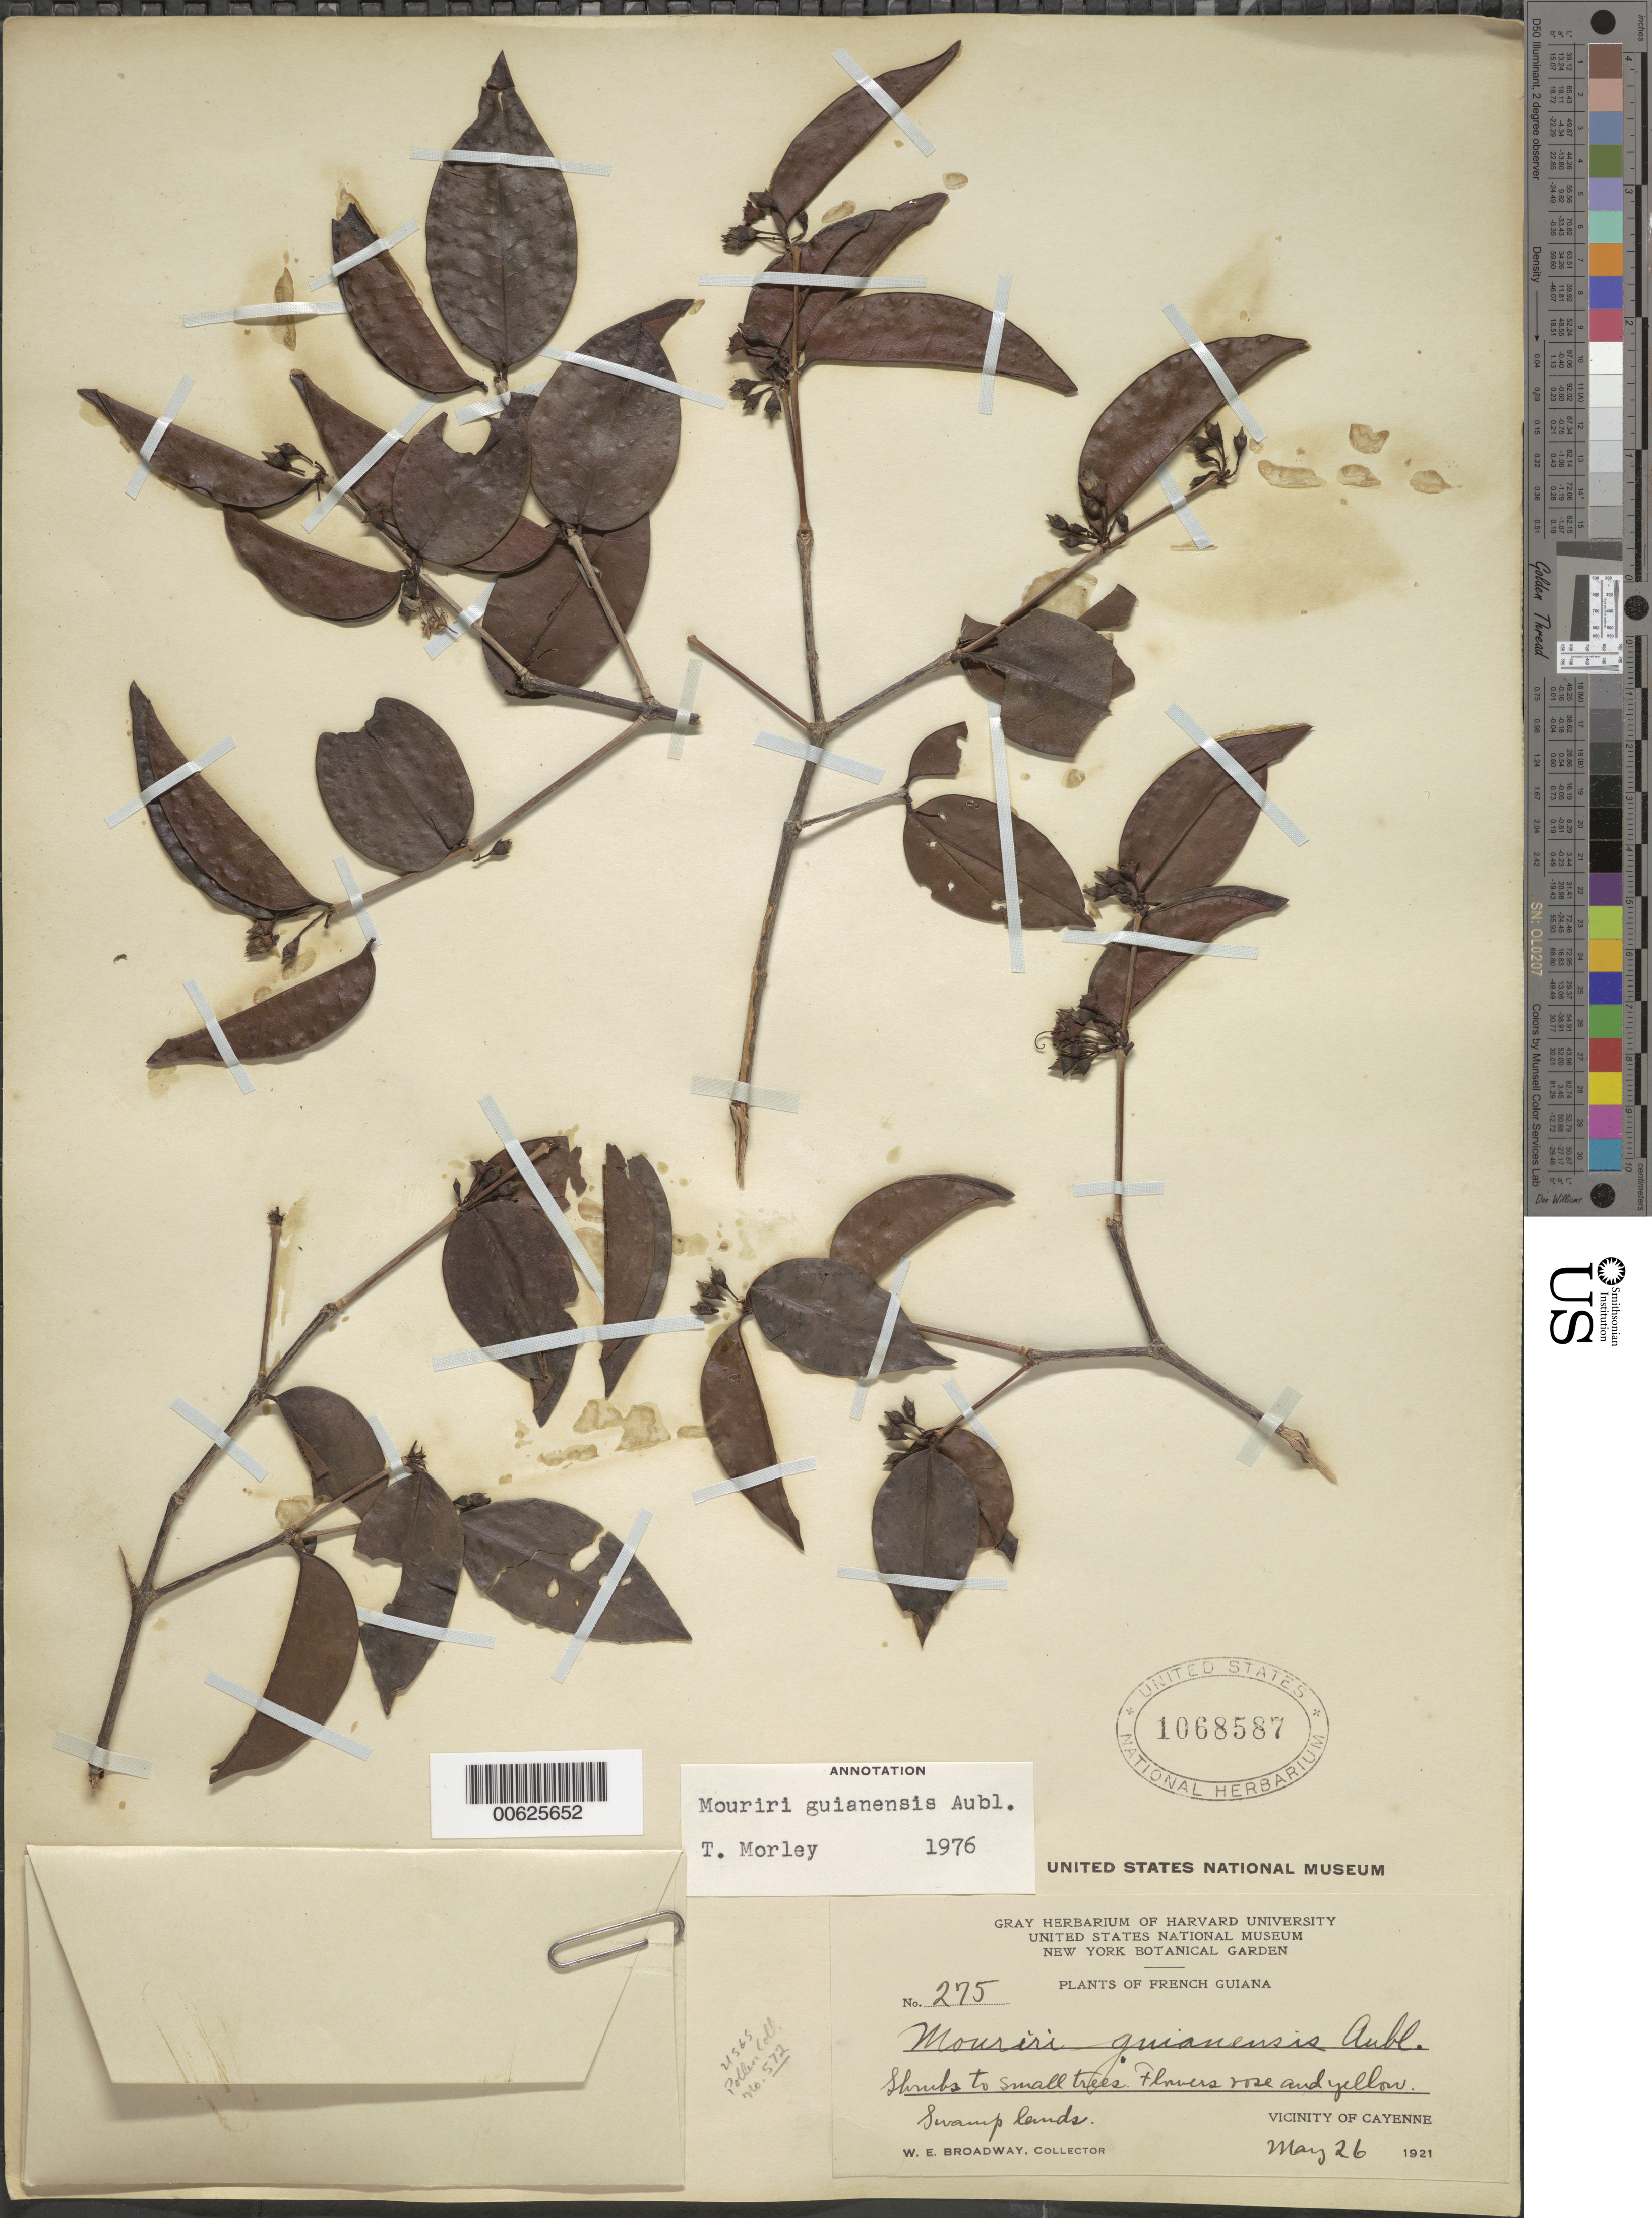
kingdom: Plantae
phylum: Tracheophyta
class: Magnoliopsida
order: Myrtales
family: Melastomataceae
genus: Mouriri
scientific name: Mouriri guianensis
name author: Aubl.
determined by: Morley, T.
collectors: W. E. Broadway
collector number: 275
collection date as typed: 26-May-21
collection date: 1921-05-26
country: French Guiana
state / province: Cayenne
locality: Cayenne, vic.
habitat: Swamp lands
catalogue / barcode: US 1068587